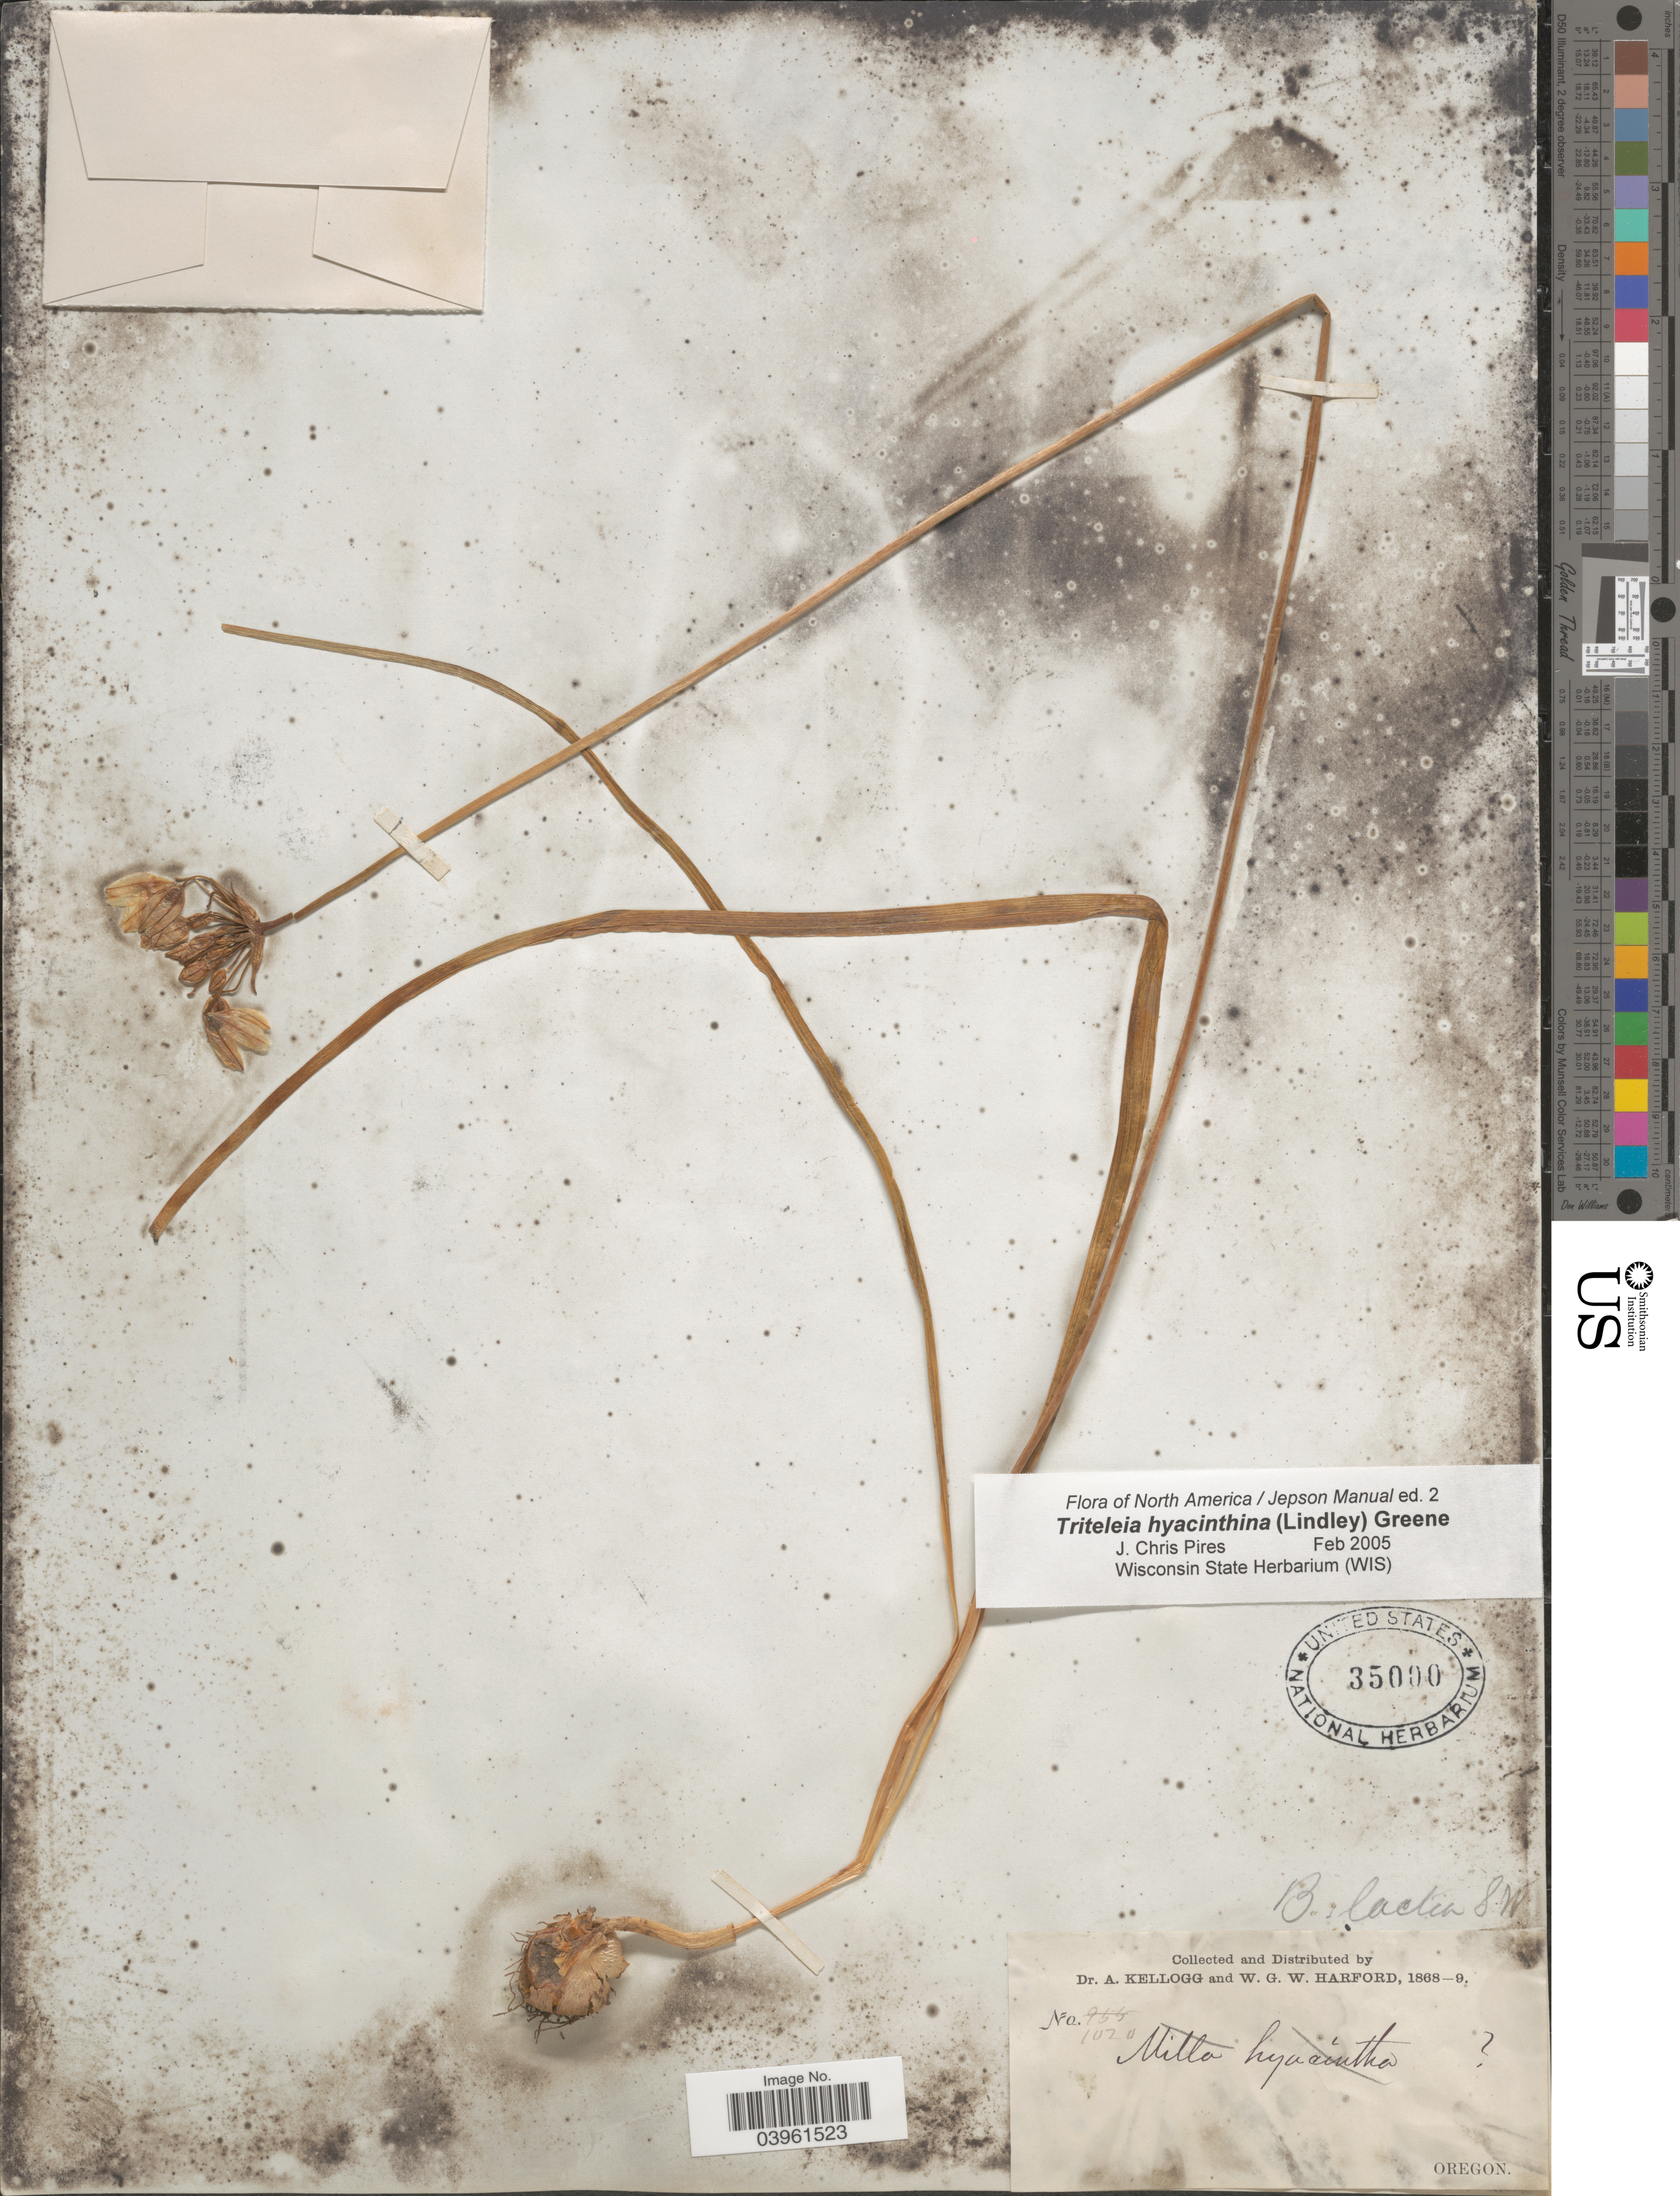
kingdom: Plantae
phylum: Tracheophyta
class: Liliopsida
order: Asparagales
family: Asparagaceae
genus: Triteleia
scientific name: Triteleia hyacinthina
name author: (Lindl.) Greene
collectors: A. Kellogg & W. G. W. Harford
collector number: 1020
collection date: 1868/1869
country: United States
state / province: Oregon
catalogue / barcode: US 35000